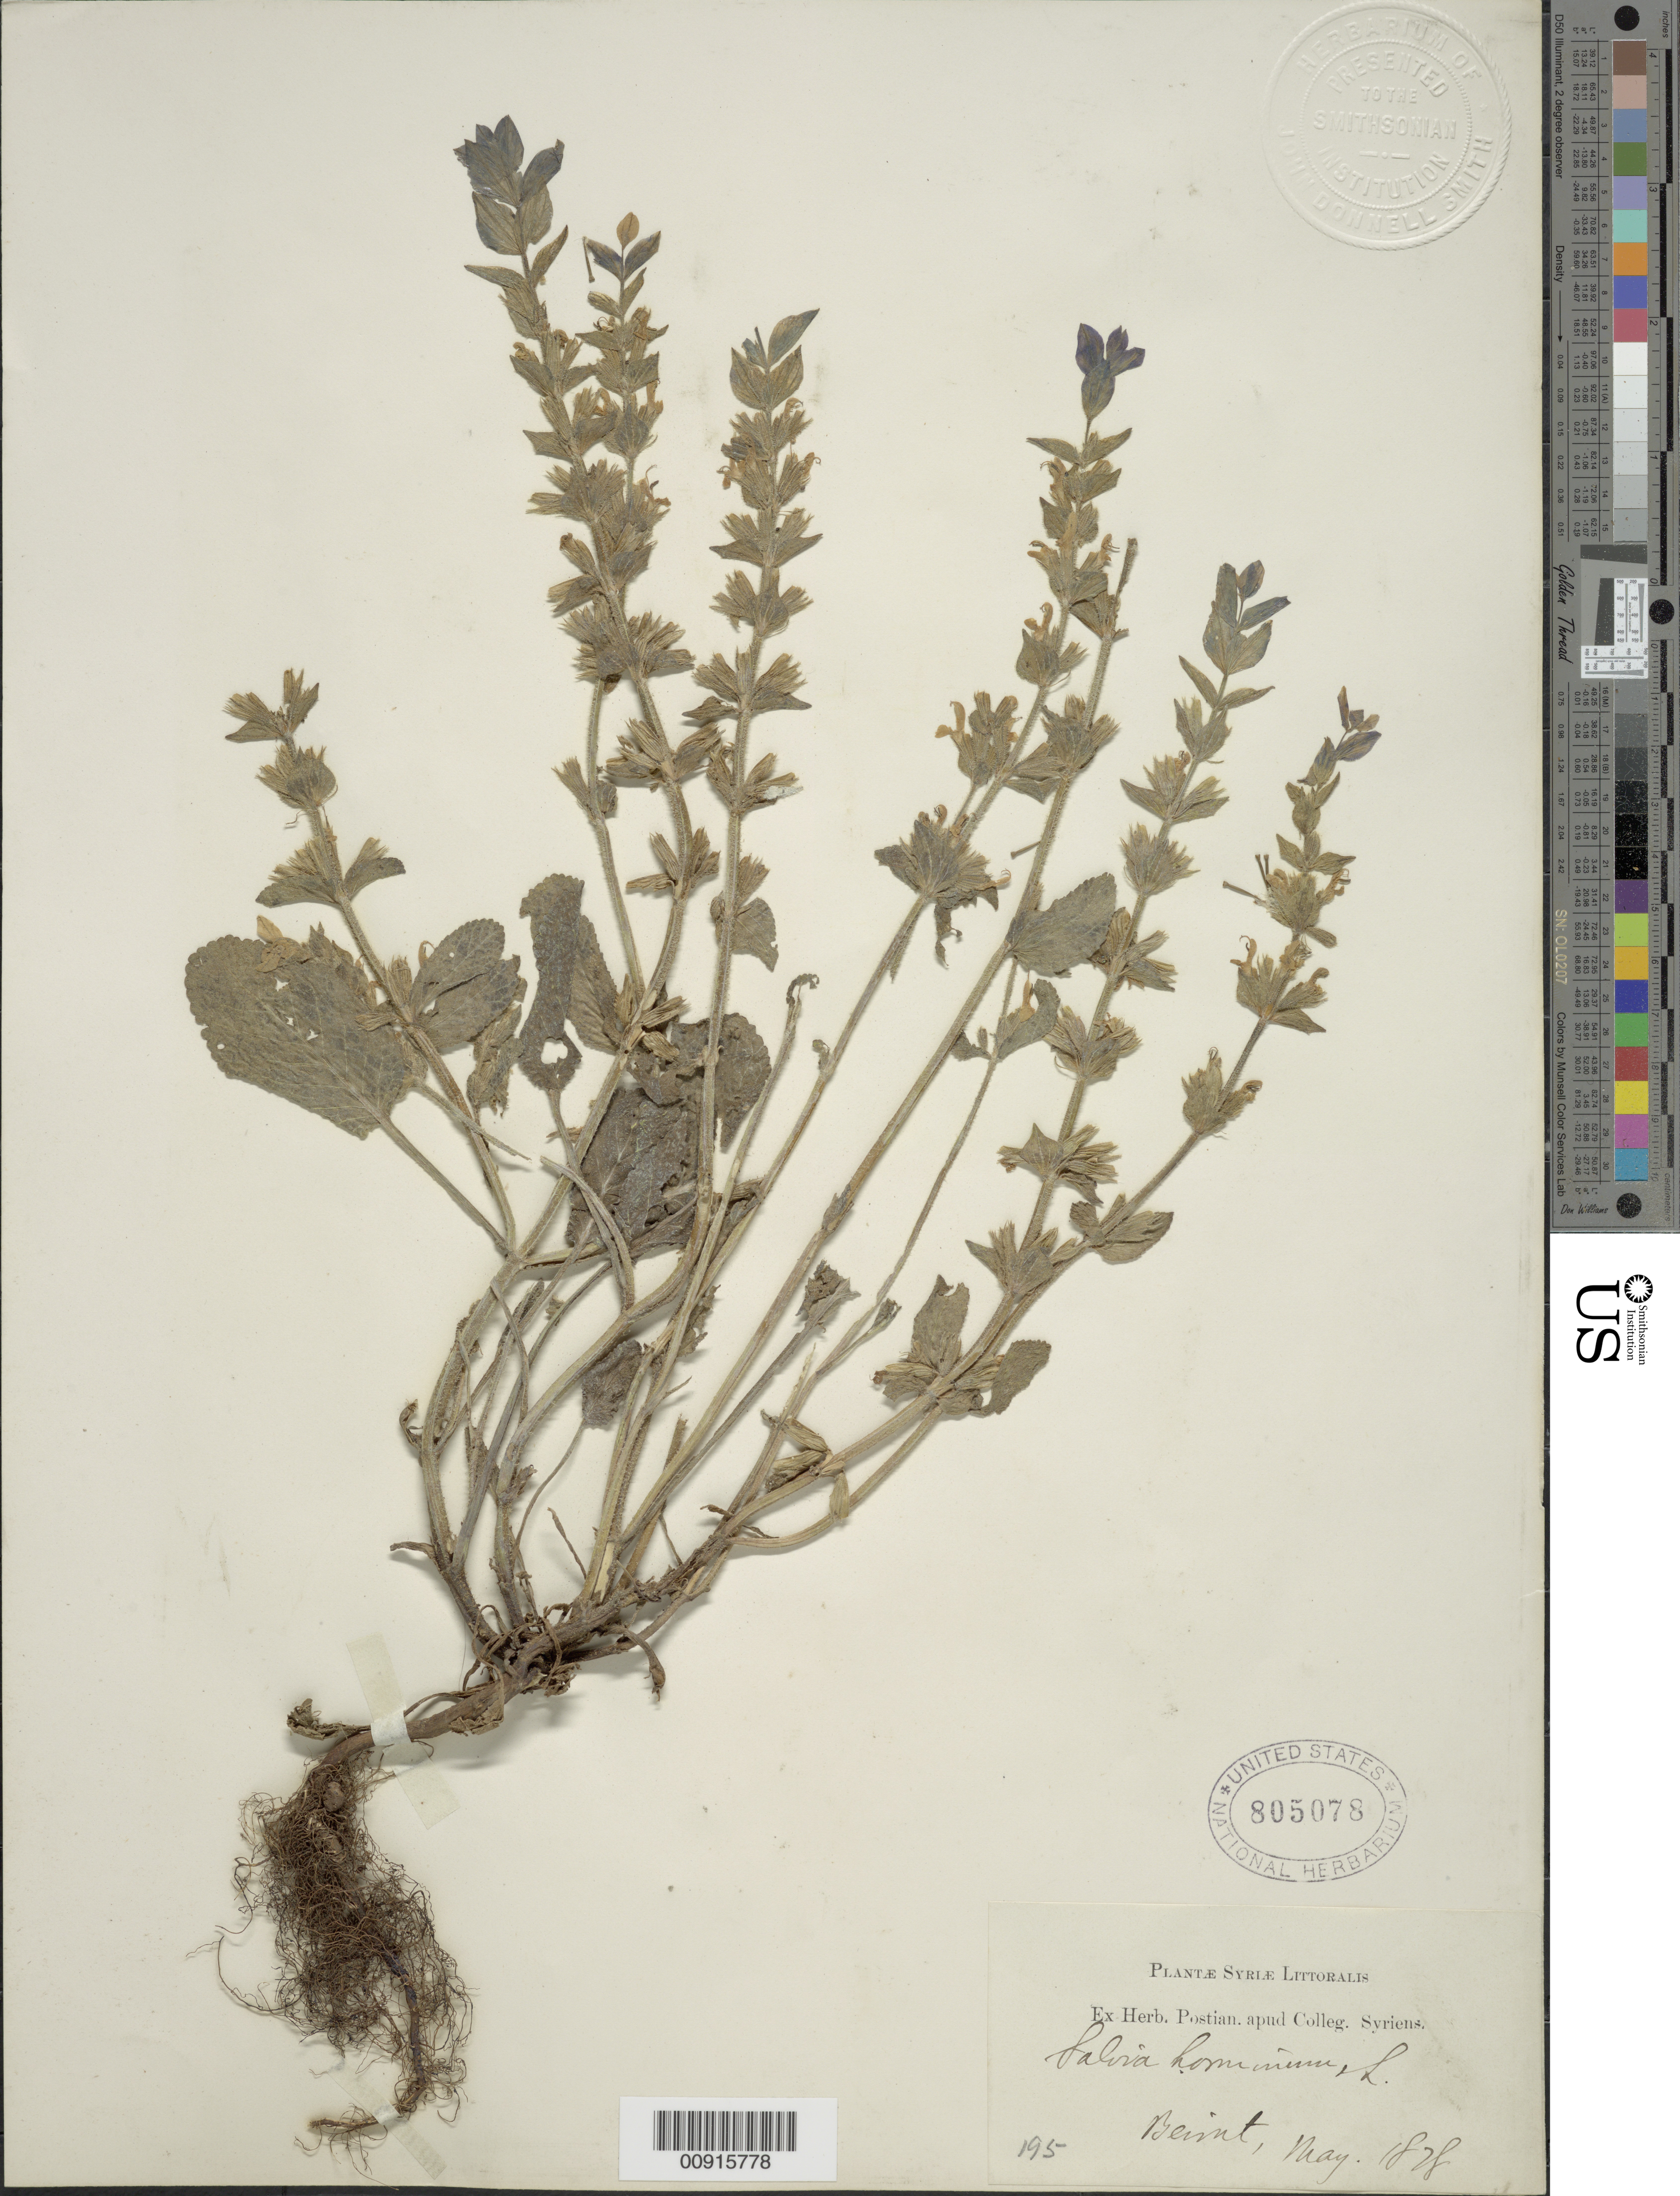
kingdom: Plantae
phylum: Tracheophyta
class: Magnoliopsida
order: Lamiales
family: Lamiaceae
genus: Salvia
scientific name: Salvia horminum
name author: L.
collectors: -. Postian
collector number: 195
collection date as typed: May 1828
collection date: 1828-05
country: Lebanon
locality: Beirut.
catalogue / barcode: US 805078